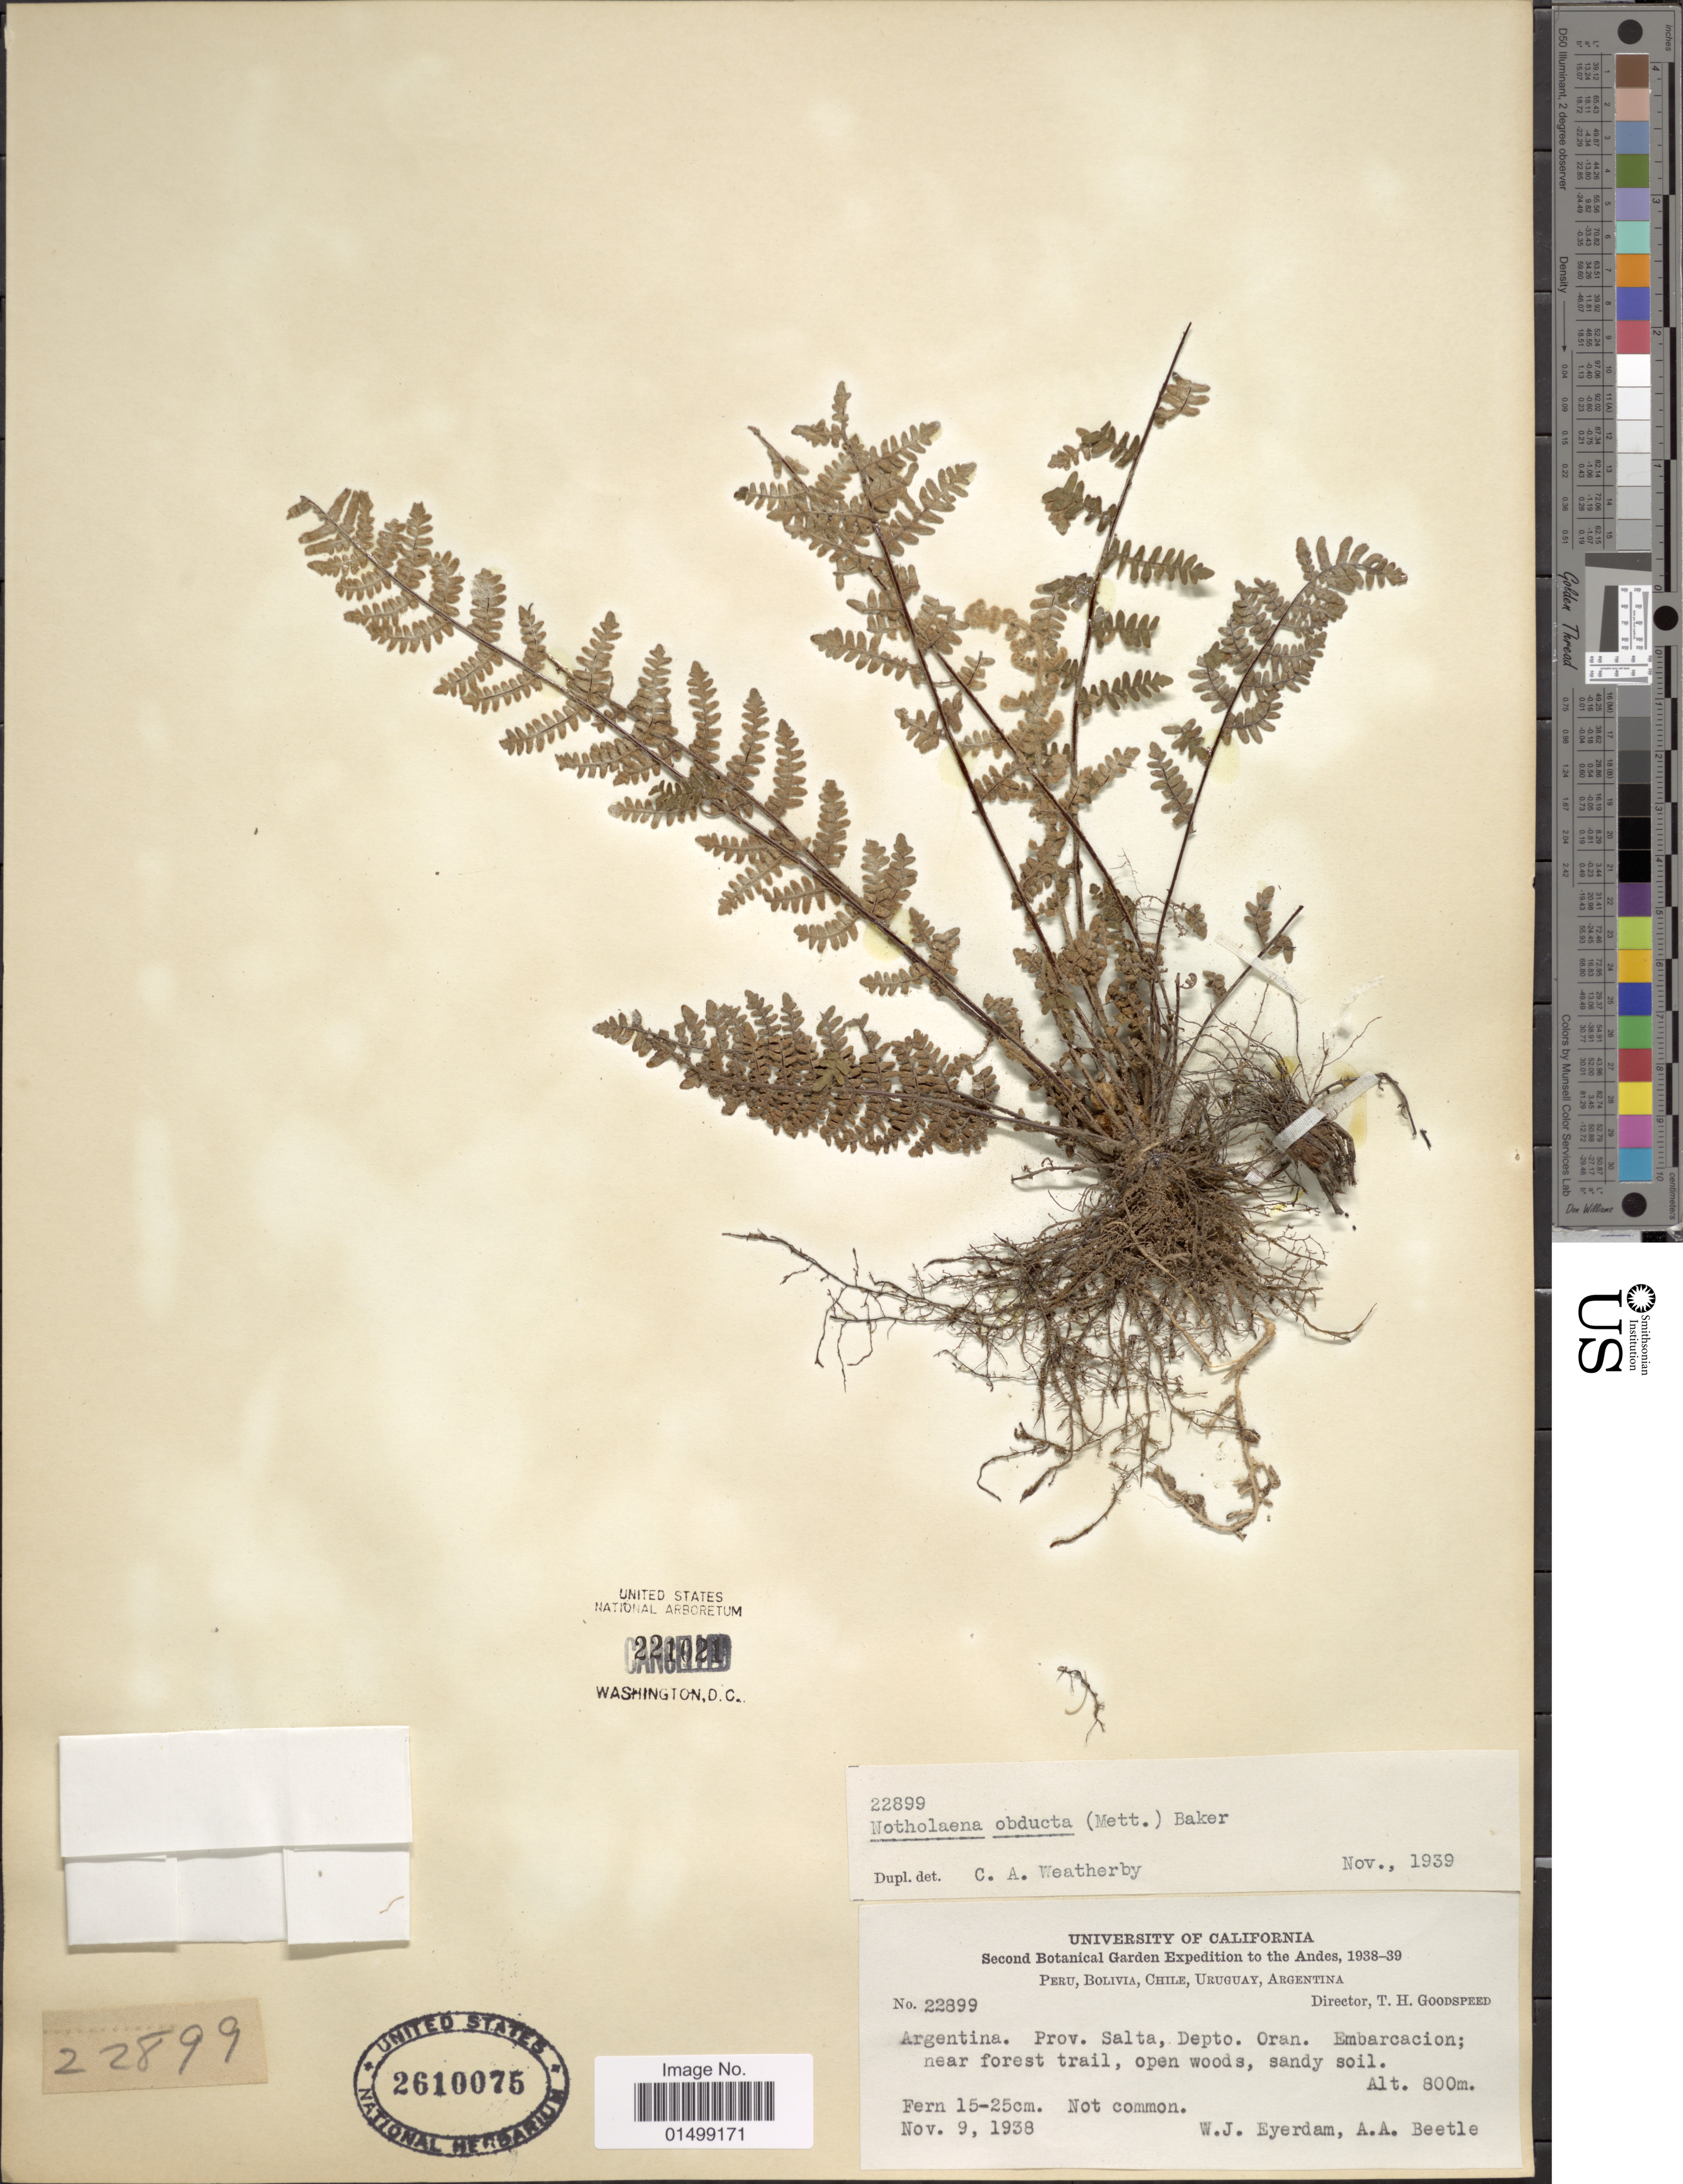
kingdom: Plantae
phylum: Tracheophyta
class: Polypodiopsida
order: Polypodiales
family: Pteridaceae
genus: Cheilanthes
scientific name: Cheilanthes obducta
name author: (Mett.) Baker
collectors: W. J. Eyerdam & A. A. Beetle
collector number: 22899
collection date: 1938-11-09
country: Argentina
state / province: Salta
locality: Depto. Oran, Embaracion; near forest trail.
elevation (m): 800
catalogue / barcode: US 2610075